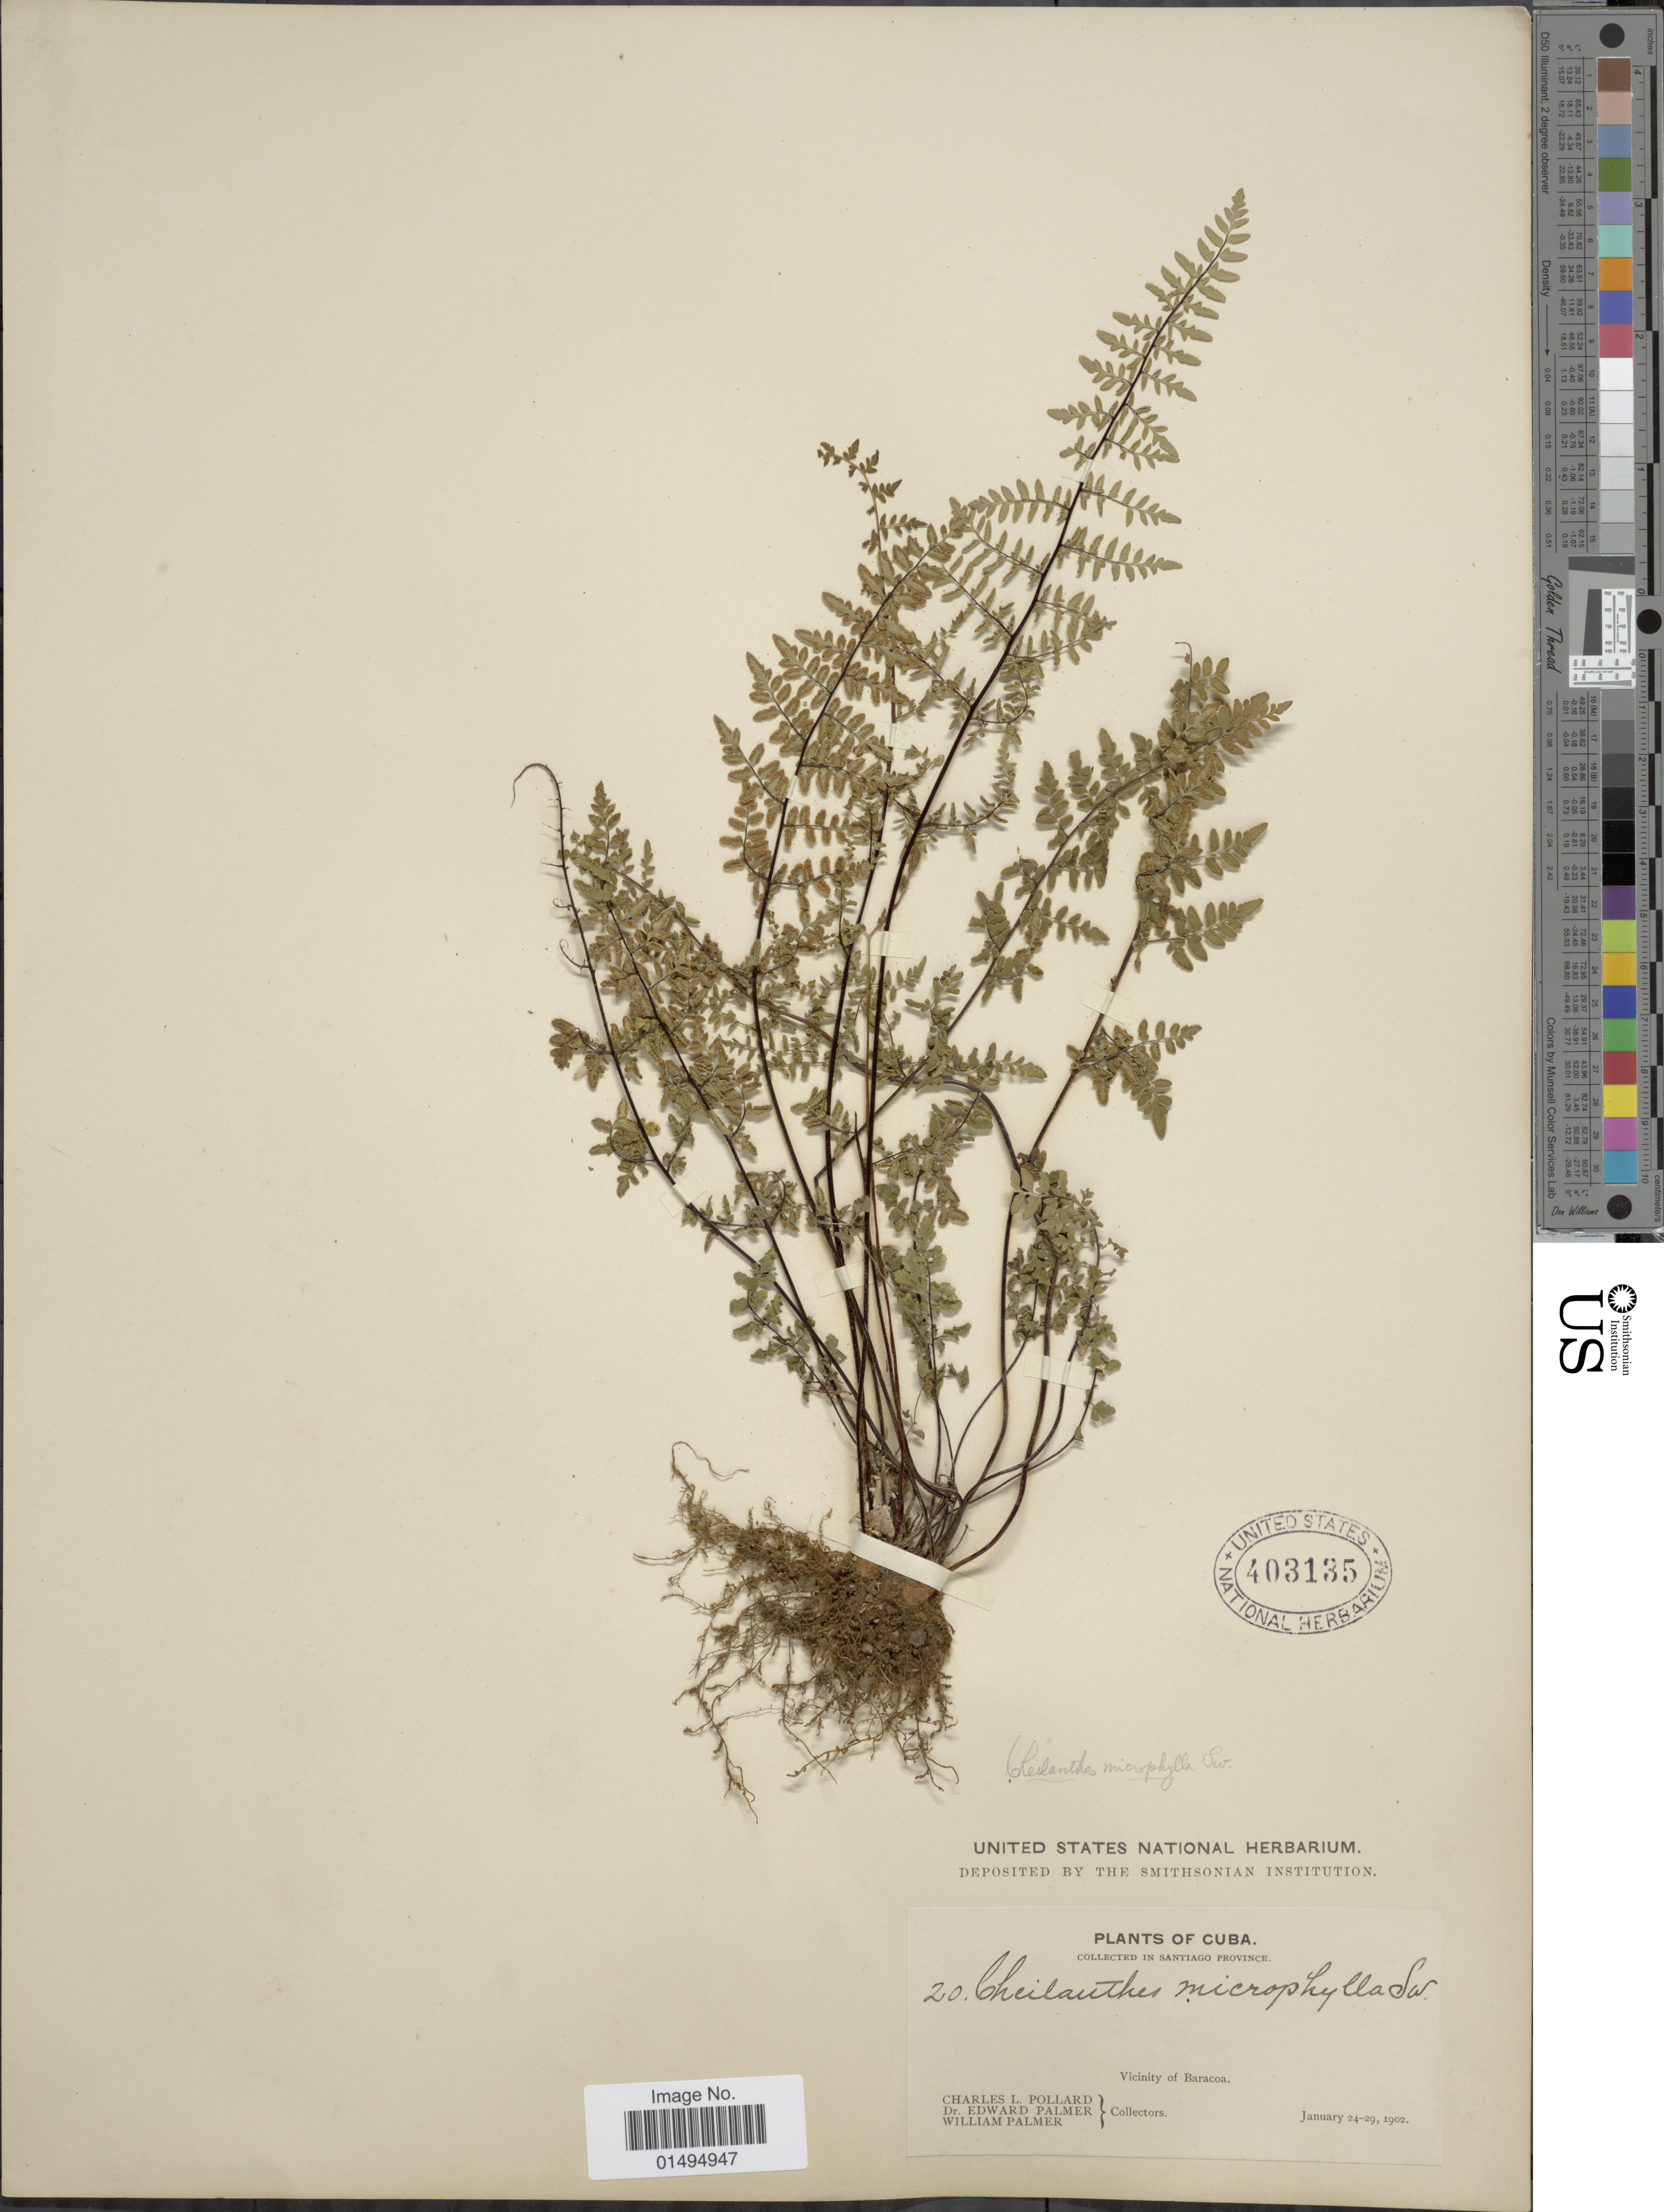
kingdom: Plantae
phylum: Tracheophyta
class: Polypodiopsida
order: Polypodiales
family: Pteridaceae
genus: Myriopteris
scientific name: Myriopteris microphylla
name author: (Sw.) Grusz & Windham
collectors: C. L. Pollard, E. Palmer & W. Palmer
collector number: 20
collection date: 1902-01-24/1902-01-29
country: Cuba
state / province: Santiago de Cuba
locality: In Santiago province, Vicinity of Baracoa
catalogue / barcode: US 403135